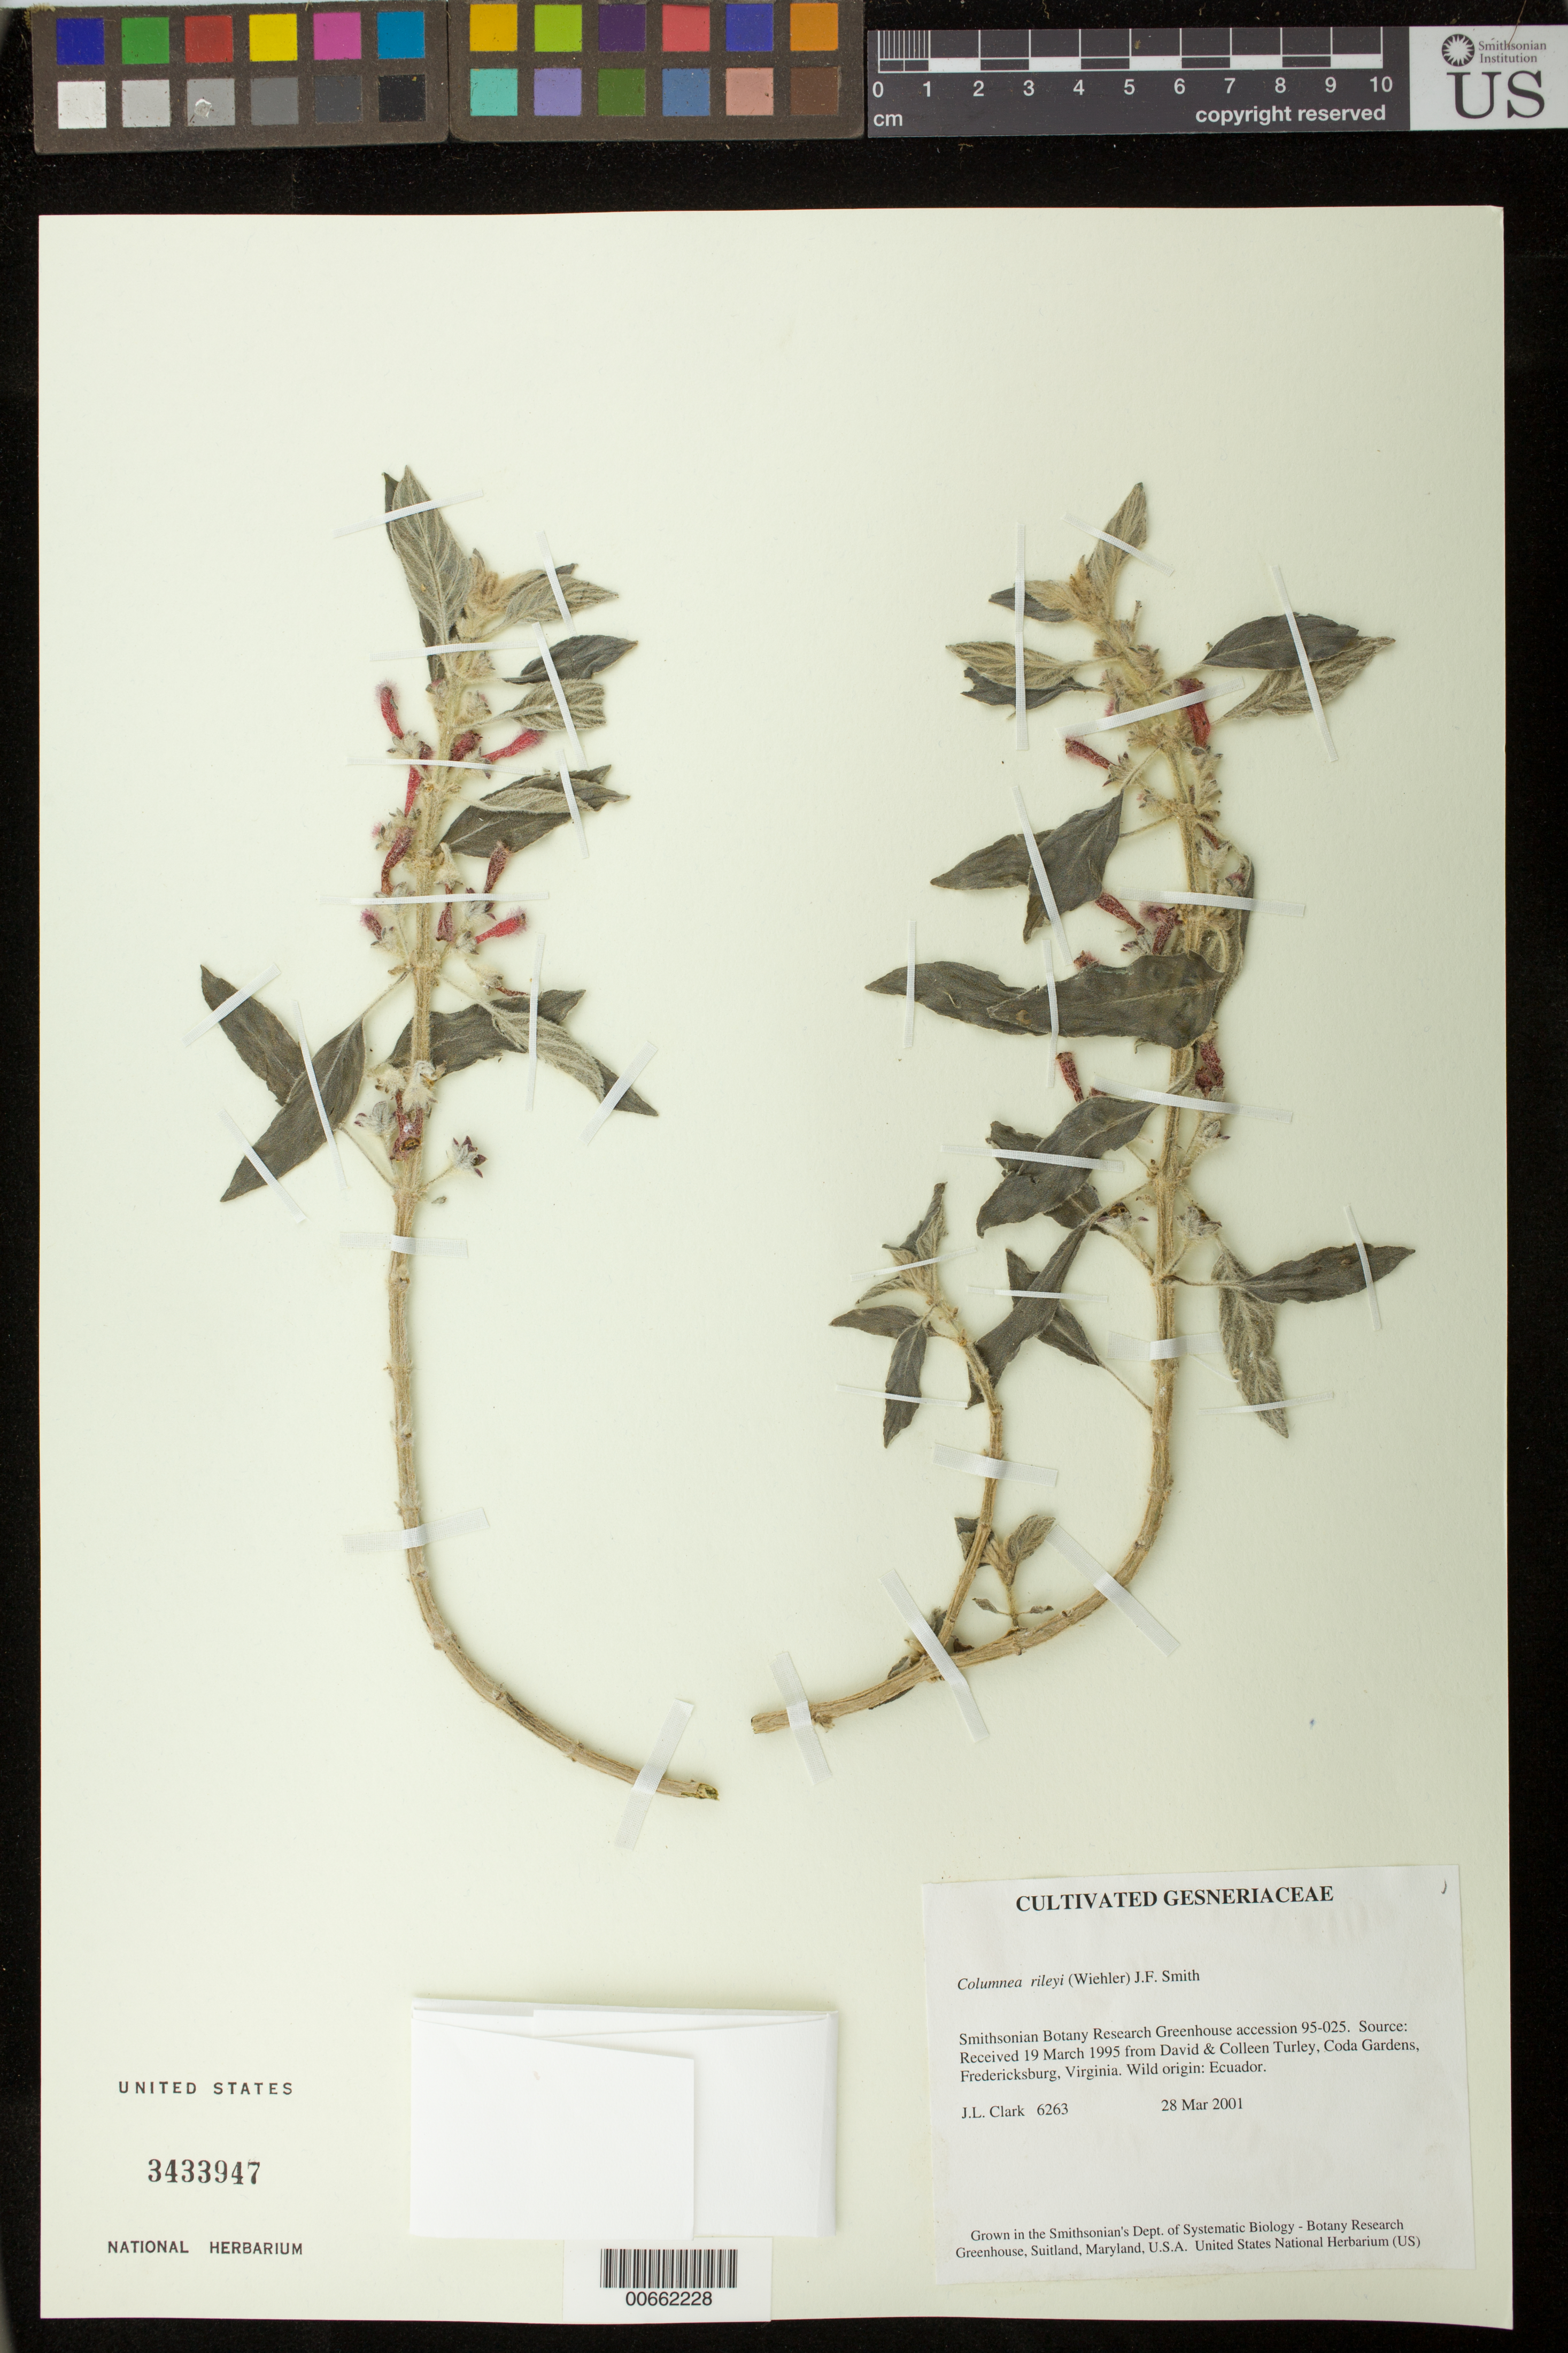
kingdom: Plantae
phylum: Tracheophyta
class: Magnoliopsida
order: Lamiales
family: Gesneriaceae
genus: Columnea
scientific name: Columnea rileyi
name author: (Wiehler) J.F. Sm.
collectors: J. L. Clark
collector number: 6263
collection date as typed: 28 Mar 2001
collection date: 2001-03-28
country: Ecuador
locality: Grown in the Smithsonian's Dept. of Systematic Biology-Botany Research Greenhouse, Suitland, Maryland, U.S.A.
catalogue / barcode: US 3433947